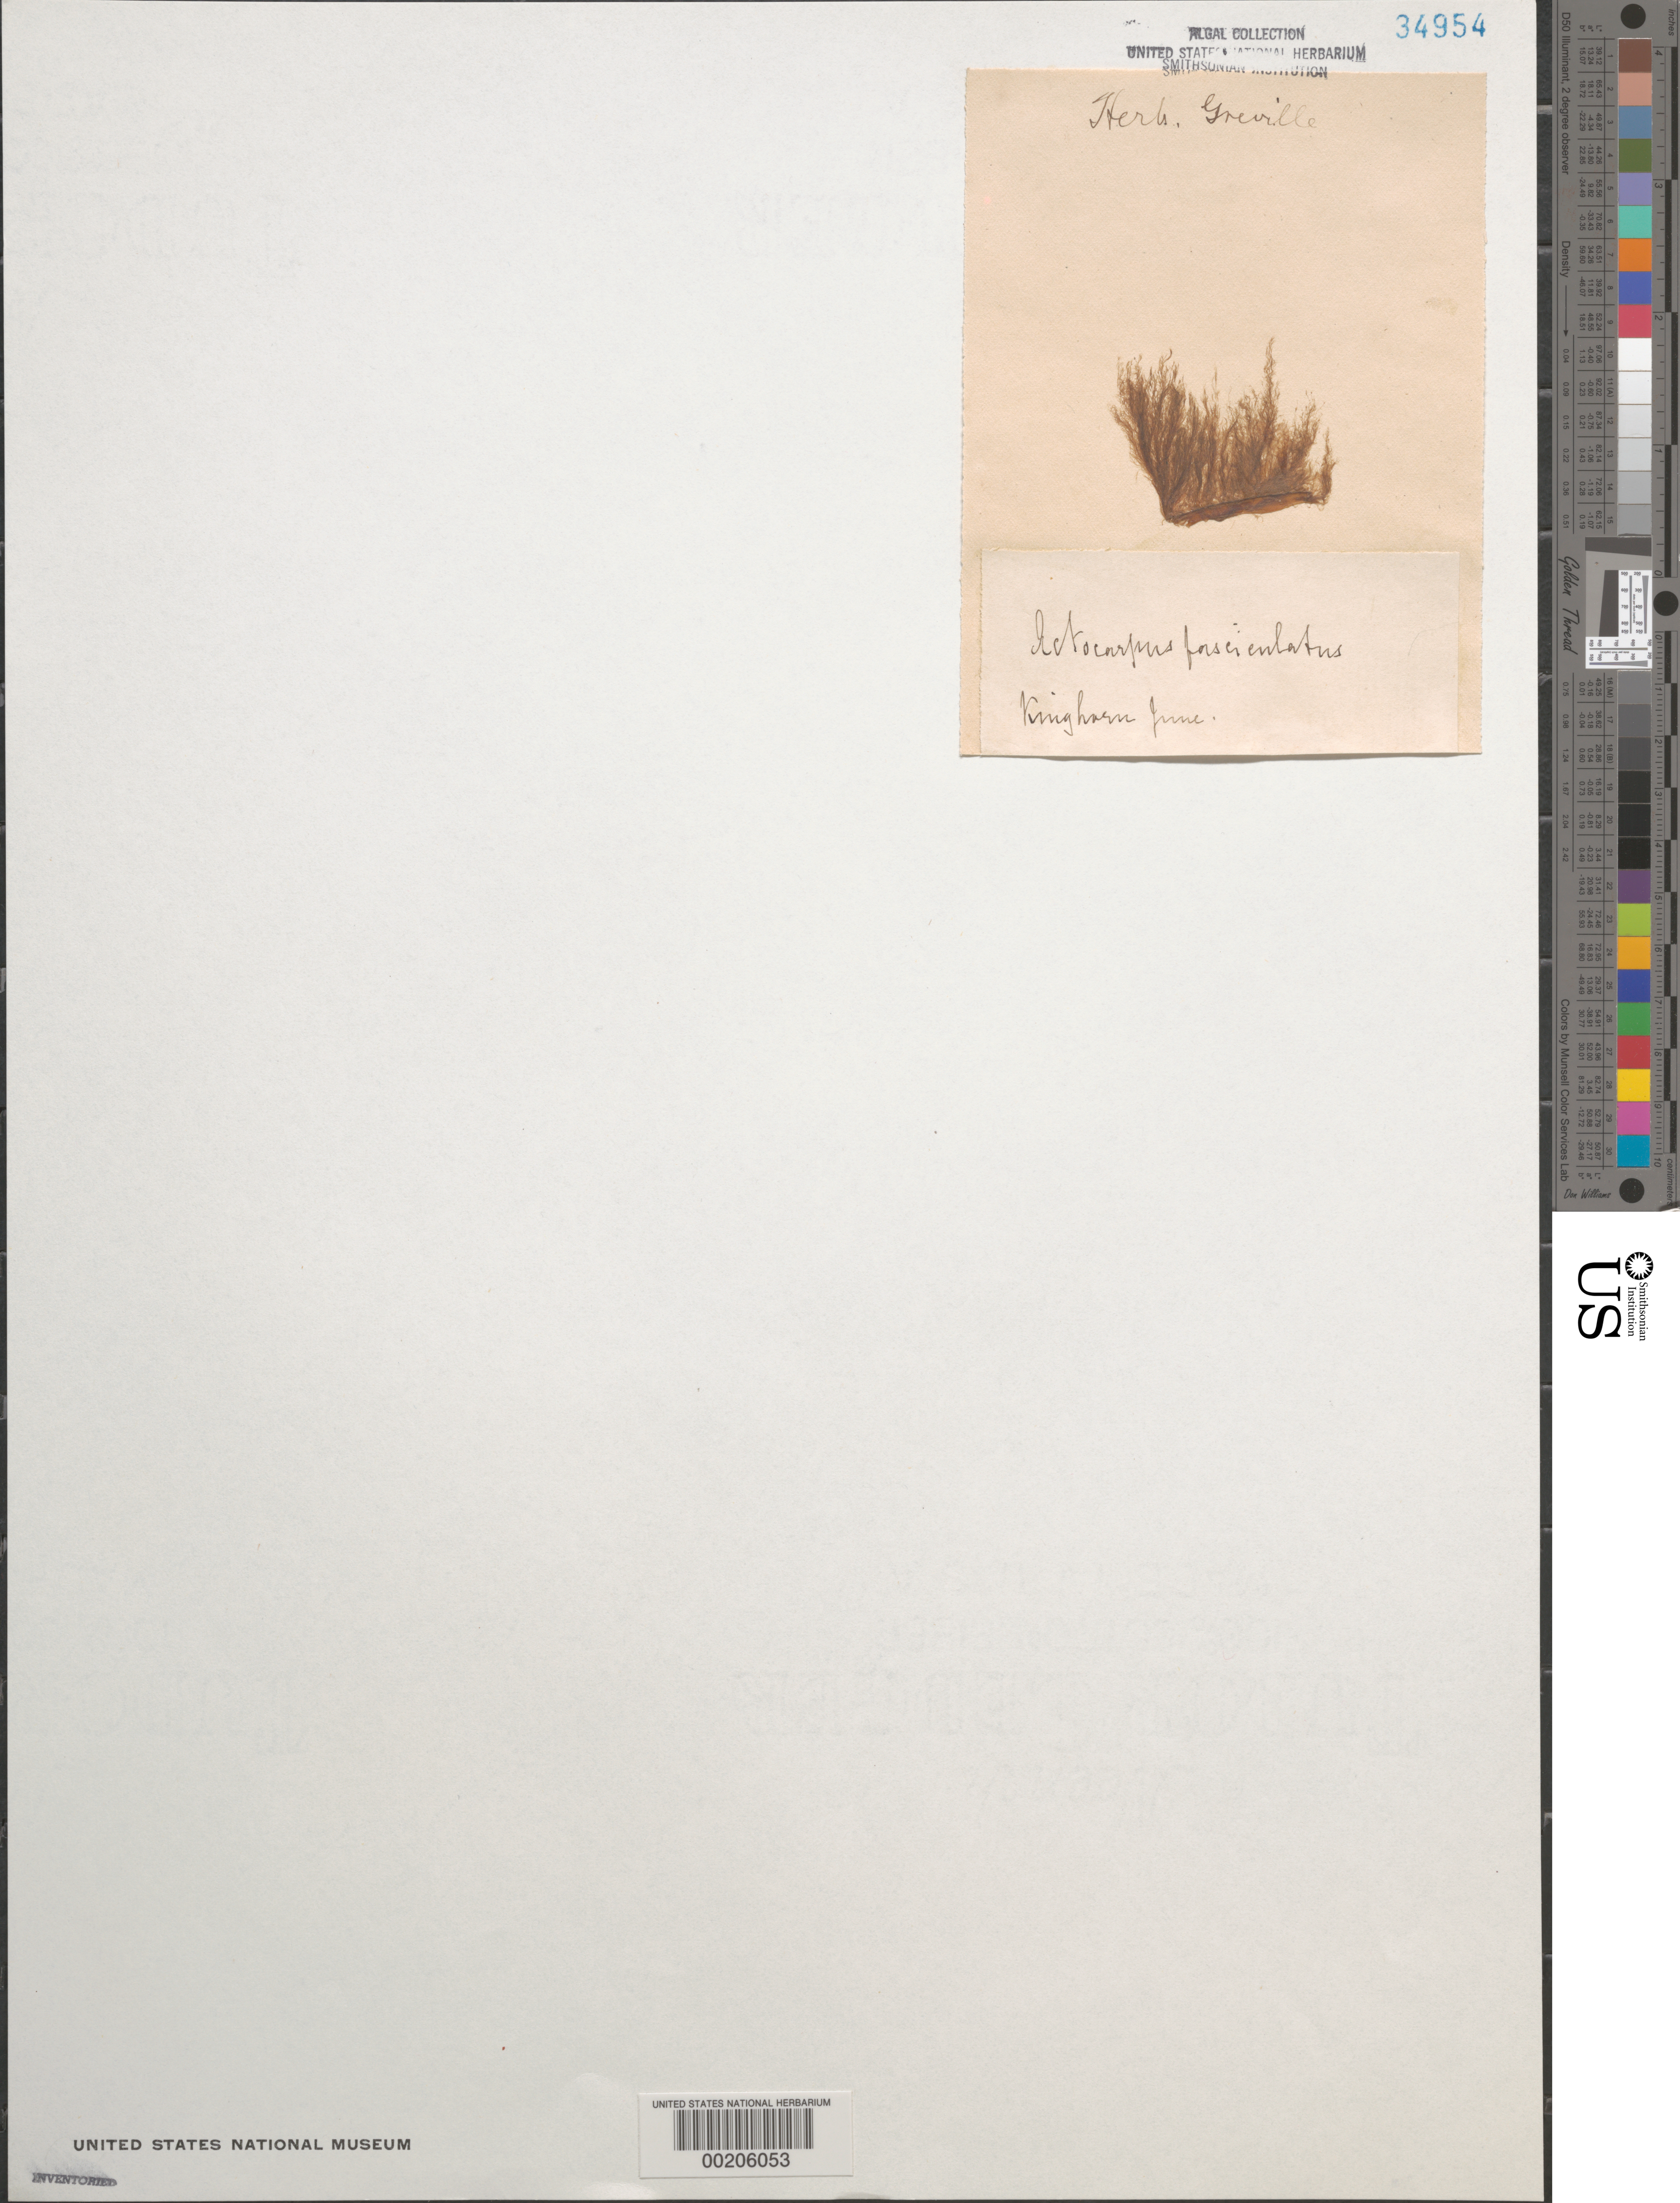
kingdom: Chromista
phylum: Ochrophyta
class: Phaeophyceae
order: Ectocarpales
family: Ectocarpaceae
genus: Ectocarpus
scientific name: Ectocarpus fasciculatus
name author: Harv.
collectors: R. K. Greville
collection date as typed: Jun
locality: Kingharn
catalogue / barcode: US 34954